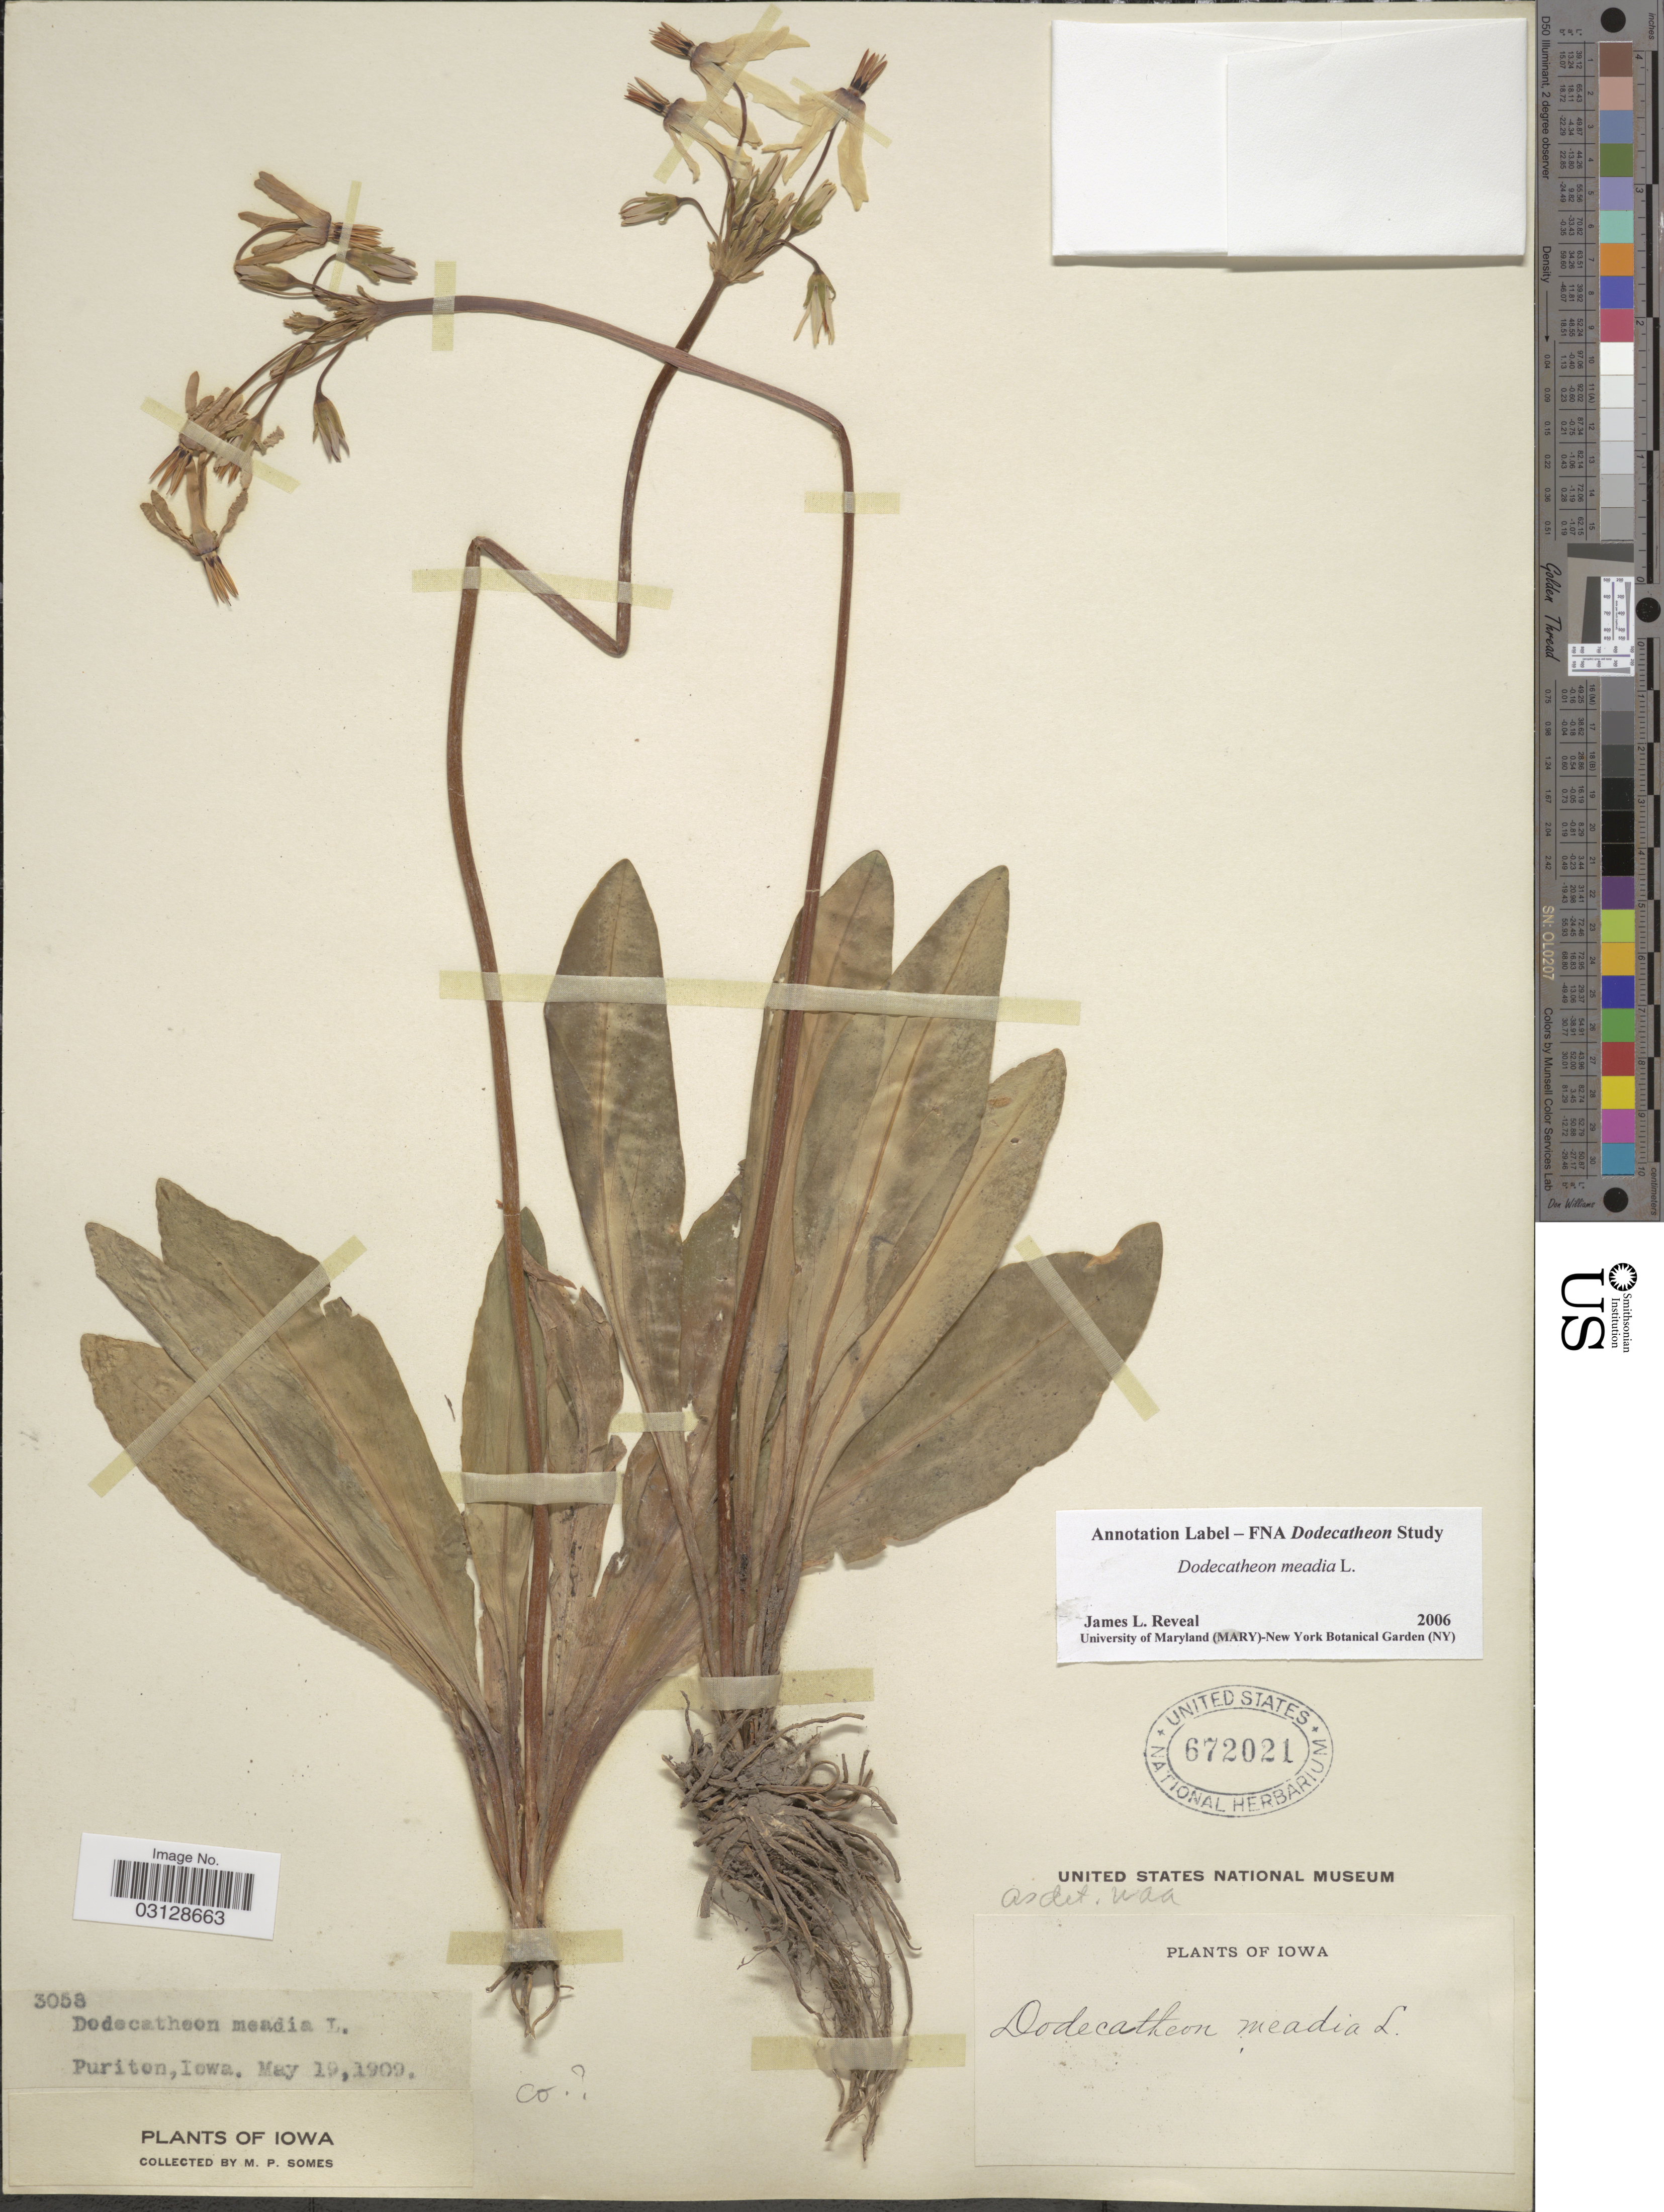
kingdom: Plantae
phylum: Tracheophyta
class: Magnoliopsida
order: Ericales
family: Primulaceae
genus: Dodecatheon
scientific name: Dodecatheon meadia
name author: L.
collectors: M. Somes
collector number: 3058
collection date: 1909-05-19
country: United States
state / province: Iowa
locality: Puriton.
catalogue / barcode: US 672021